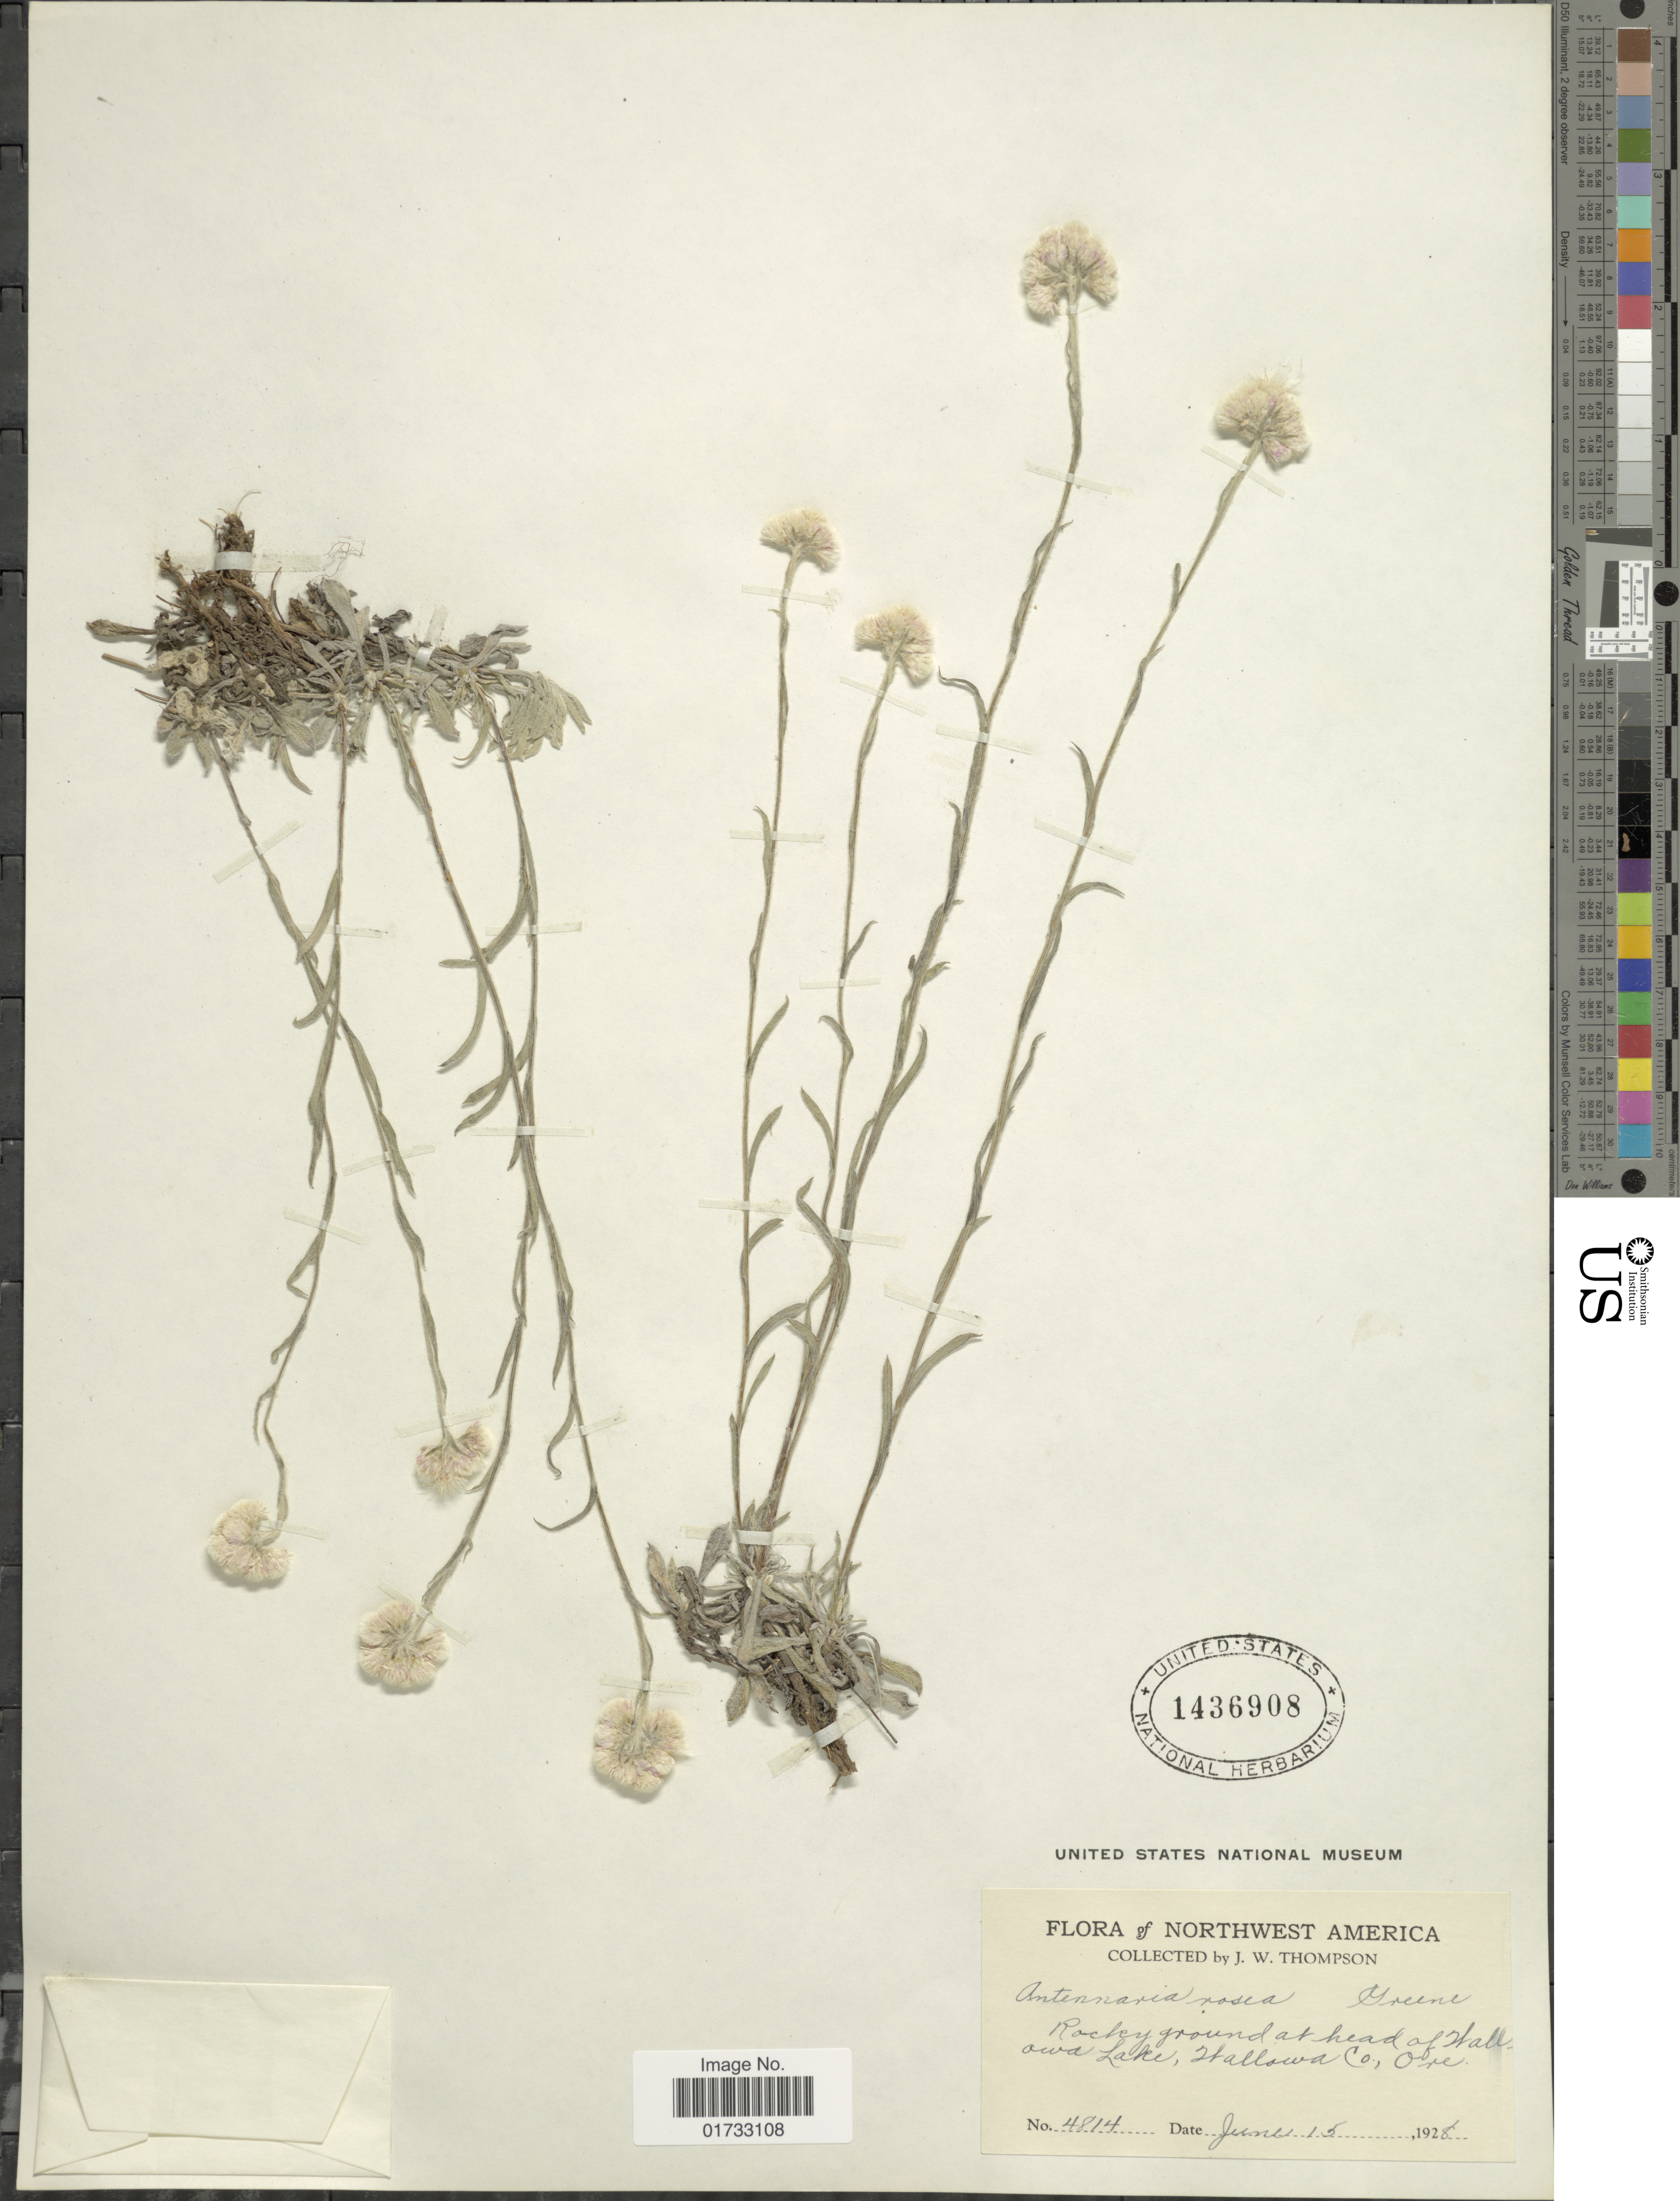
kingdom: Plantae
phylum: Tracheophyta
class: Magnoliopsida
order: Asterales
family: Asteraceae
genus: Antennaria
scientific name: Antennaria rosea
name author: Greene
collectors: J. W. Thompson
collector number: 4814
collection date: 1928-06-15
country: United States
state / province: Oregon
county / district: Lake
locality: Northwest America, rocky ground at head of Hallowa Lake, Hallowa Co.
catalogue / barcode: US 1436908